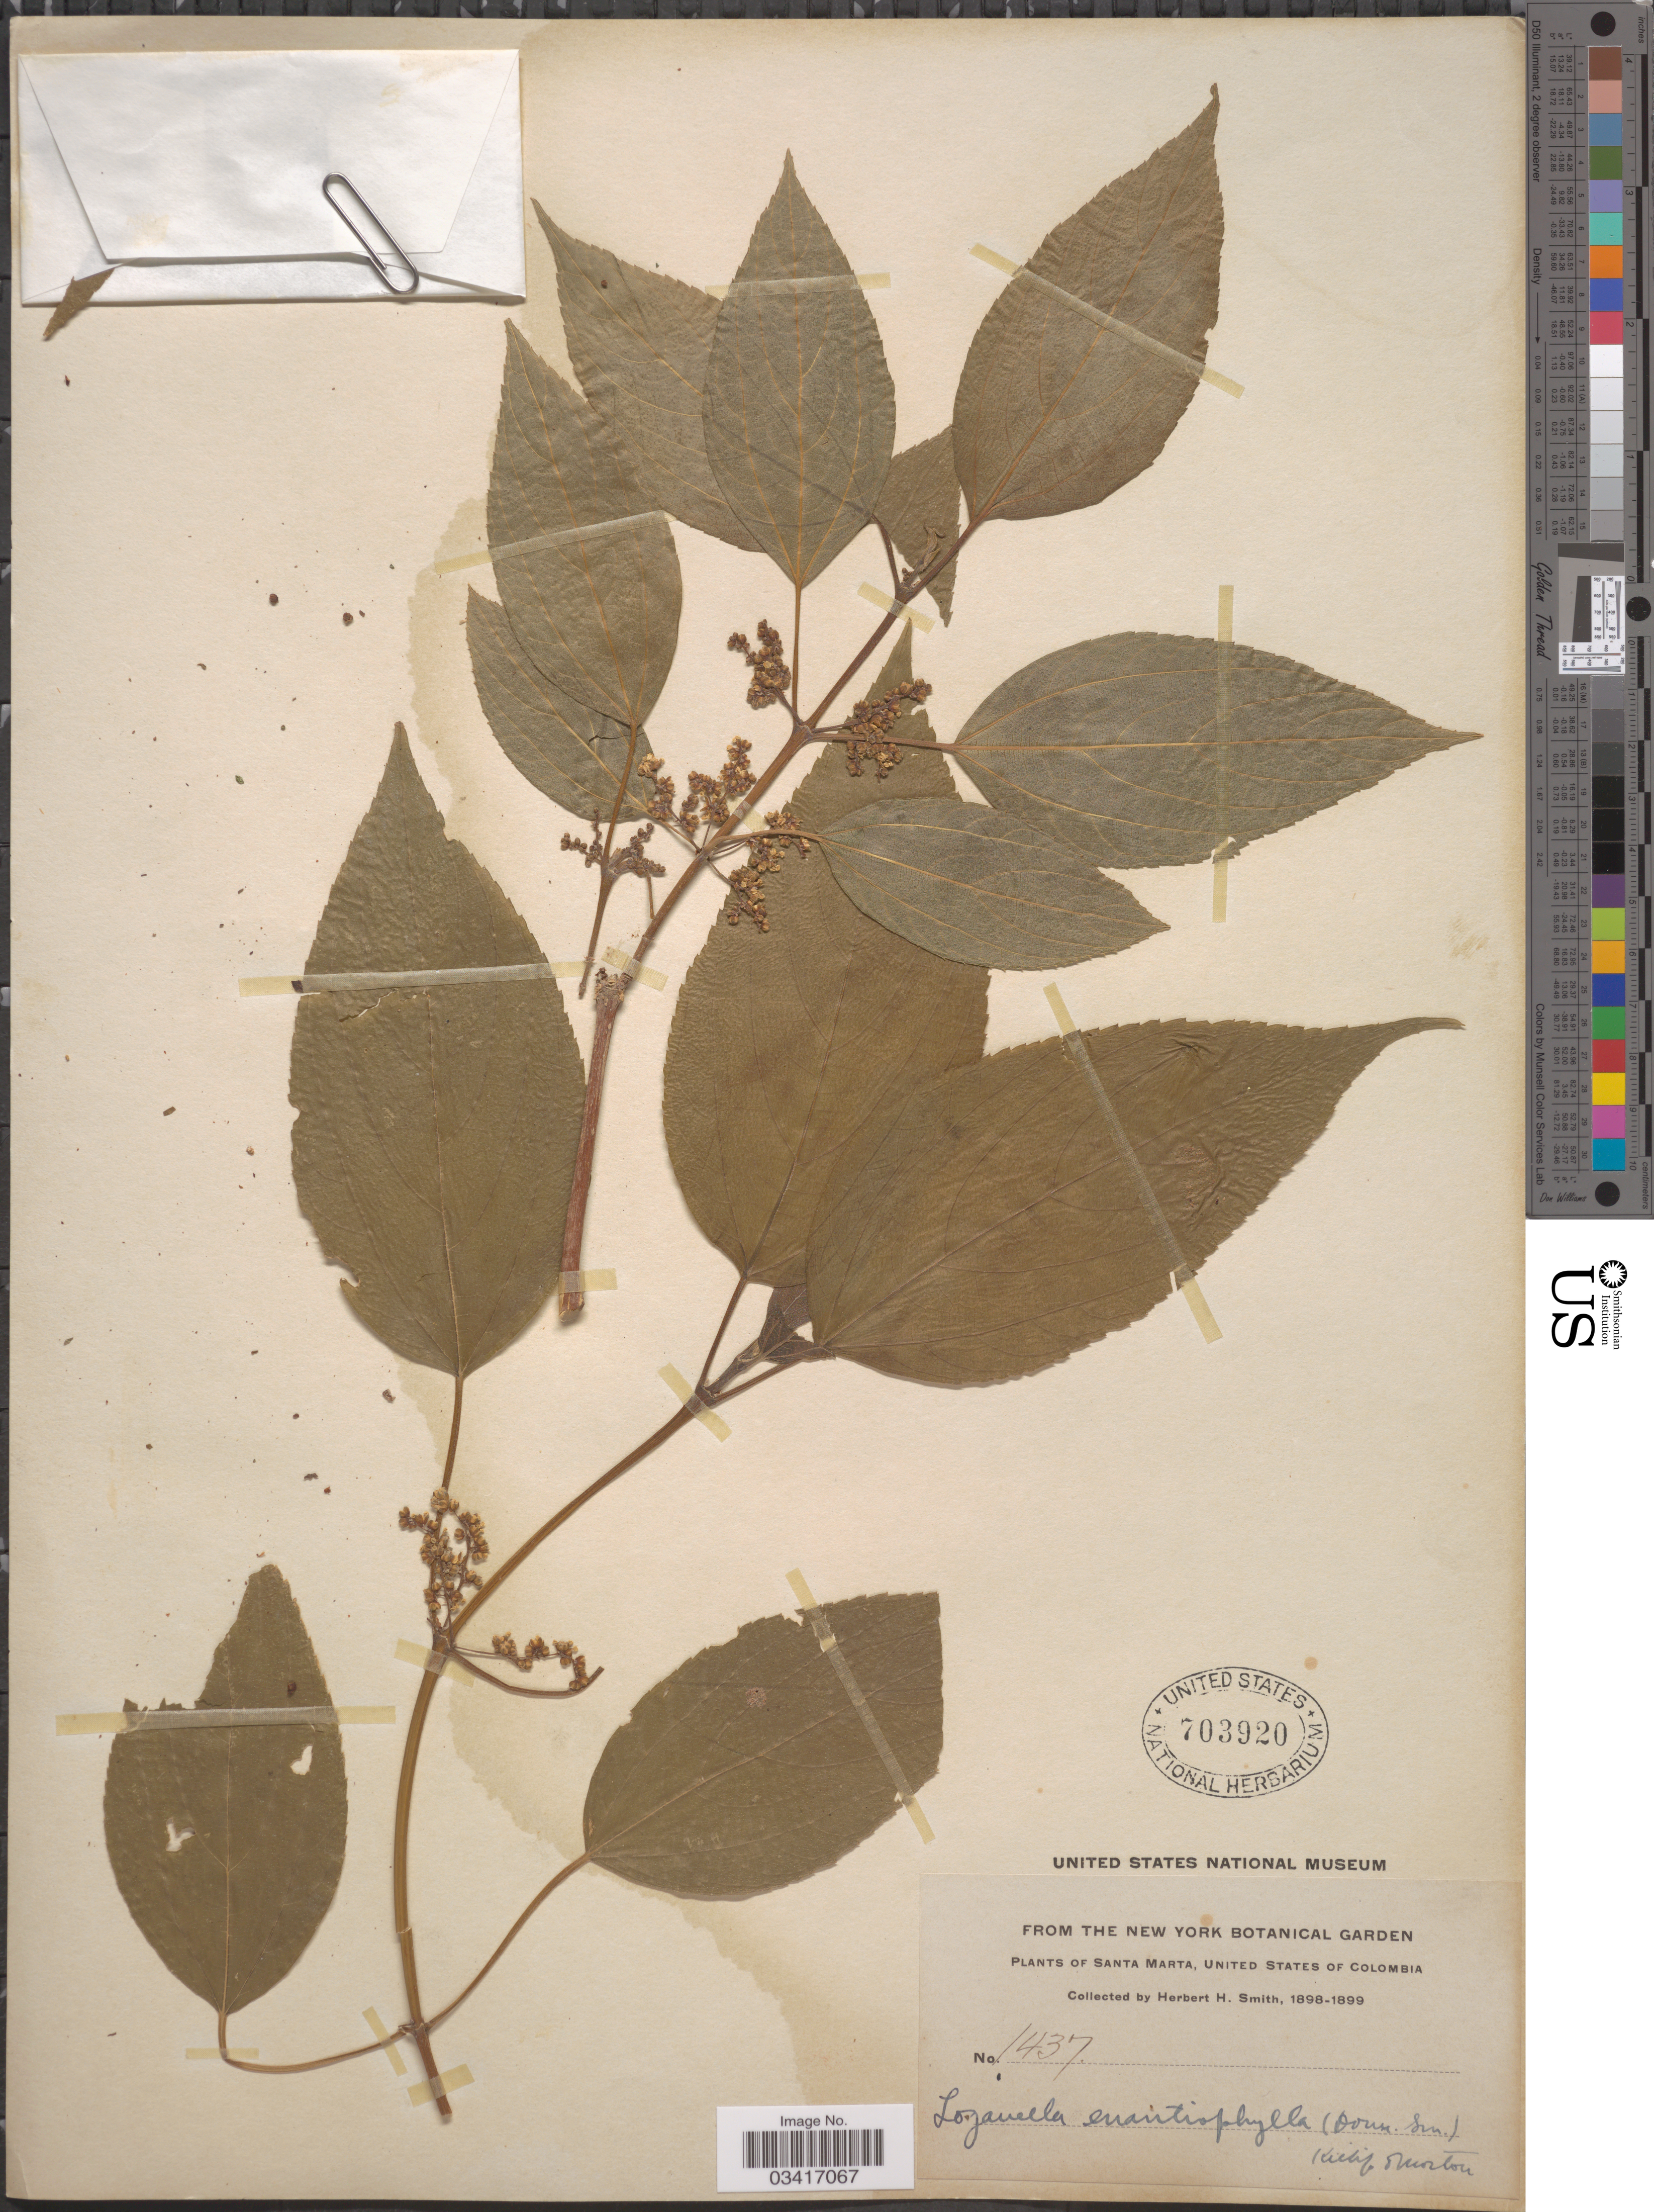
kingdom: Plantae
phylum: Tracheophyta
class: Magnoliopsida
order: Rosales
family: Cannabaceae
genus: Lozanella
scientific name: Lozanella enantiophylla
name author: (Donn. Sm.) Killip & C.V. Morton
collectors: Herbert H. Smith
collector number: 1437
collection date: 1898/1899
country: Colombia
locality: Santa Marta, United States of Colombia.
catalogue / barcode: US 703920